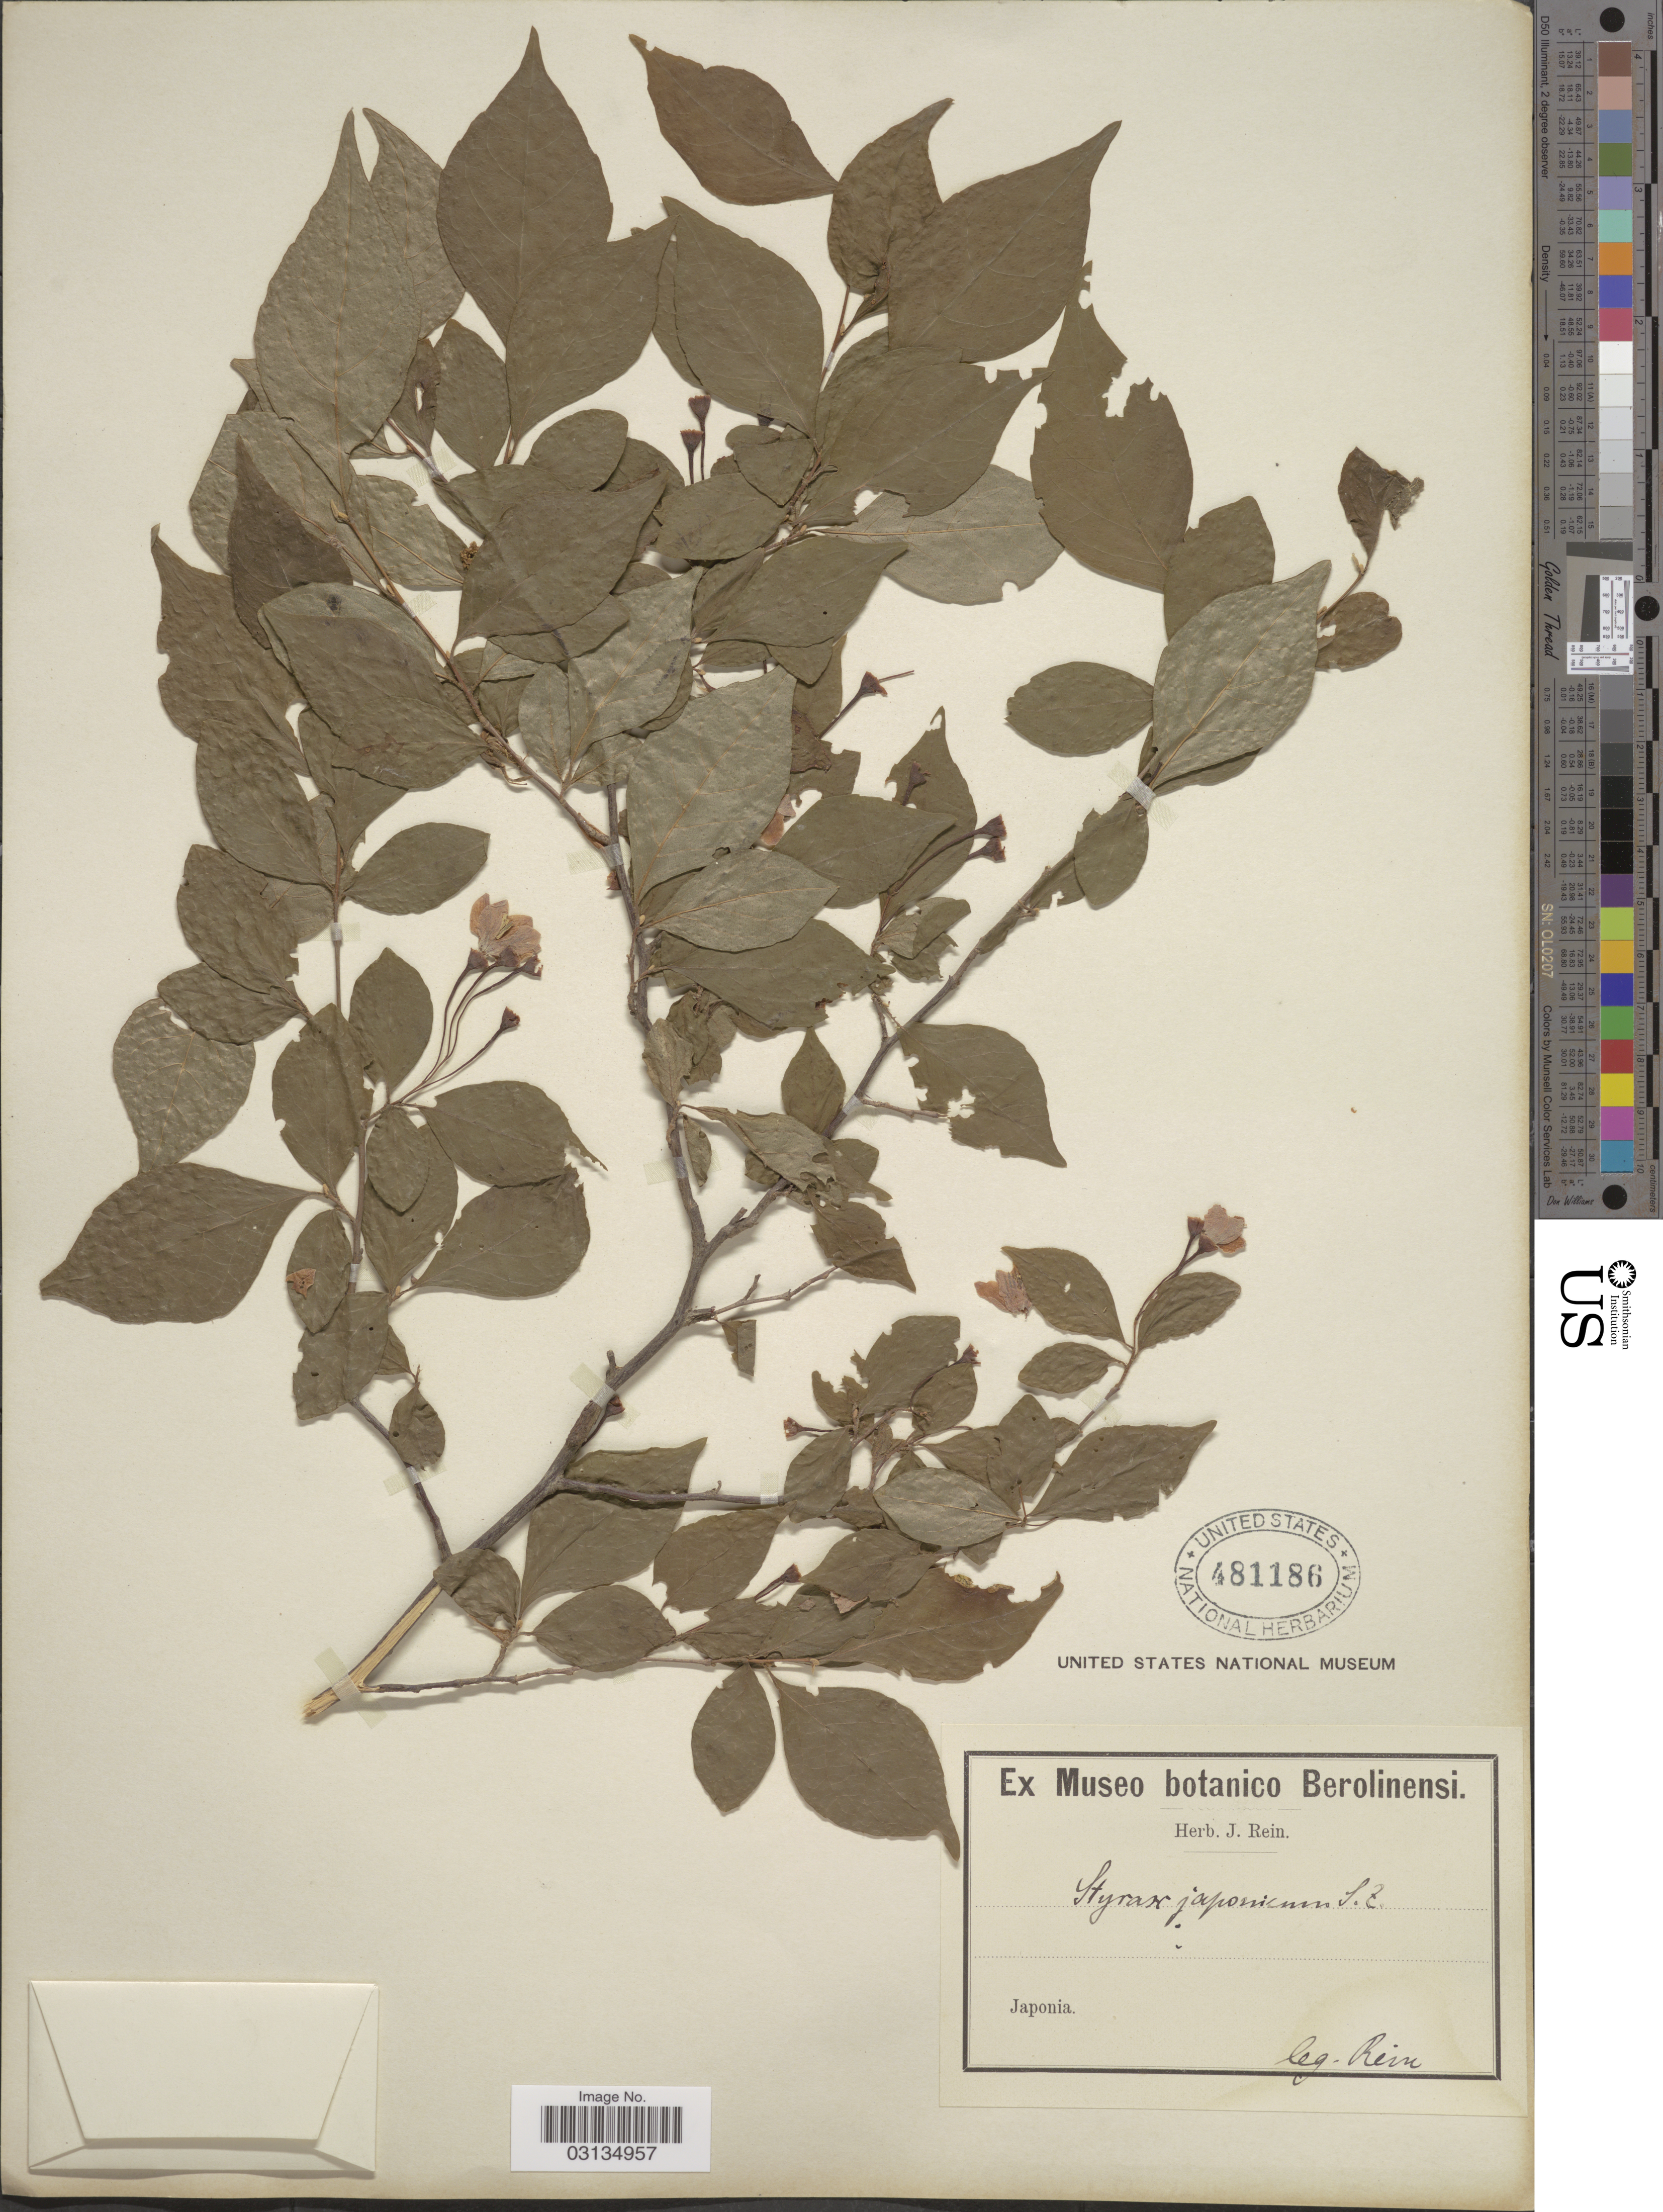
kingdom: Plantae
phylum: Tracheophyta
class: Magnoliopsida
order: Ericales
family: Styracaceae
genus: Styrax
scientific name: Styrax japonicus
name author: Siebold & Zucc.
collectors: J. Rein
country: Japan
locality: Japonia.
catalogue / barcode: US 481186